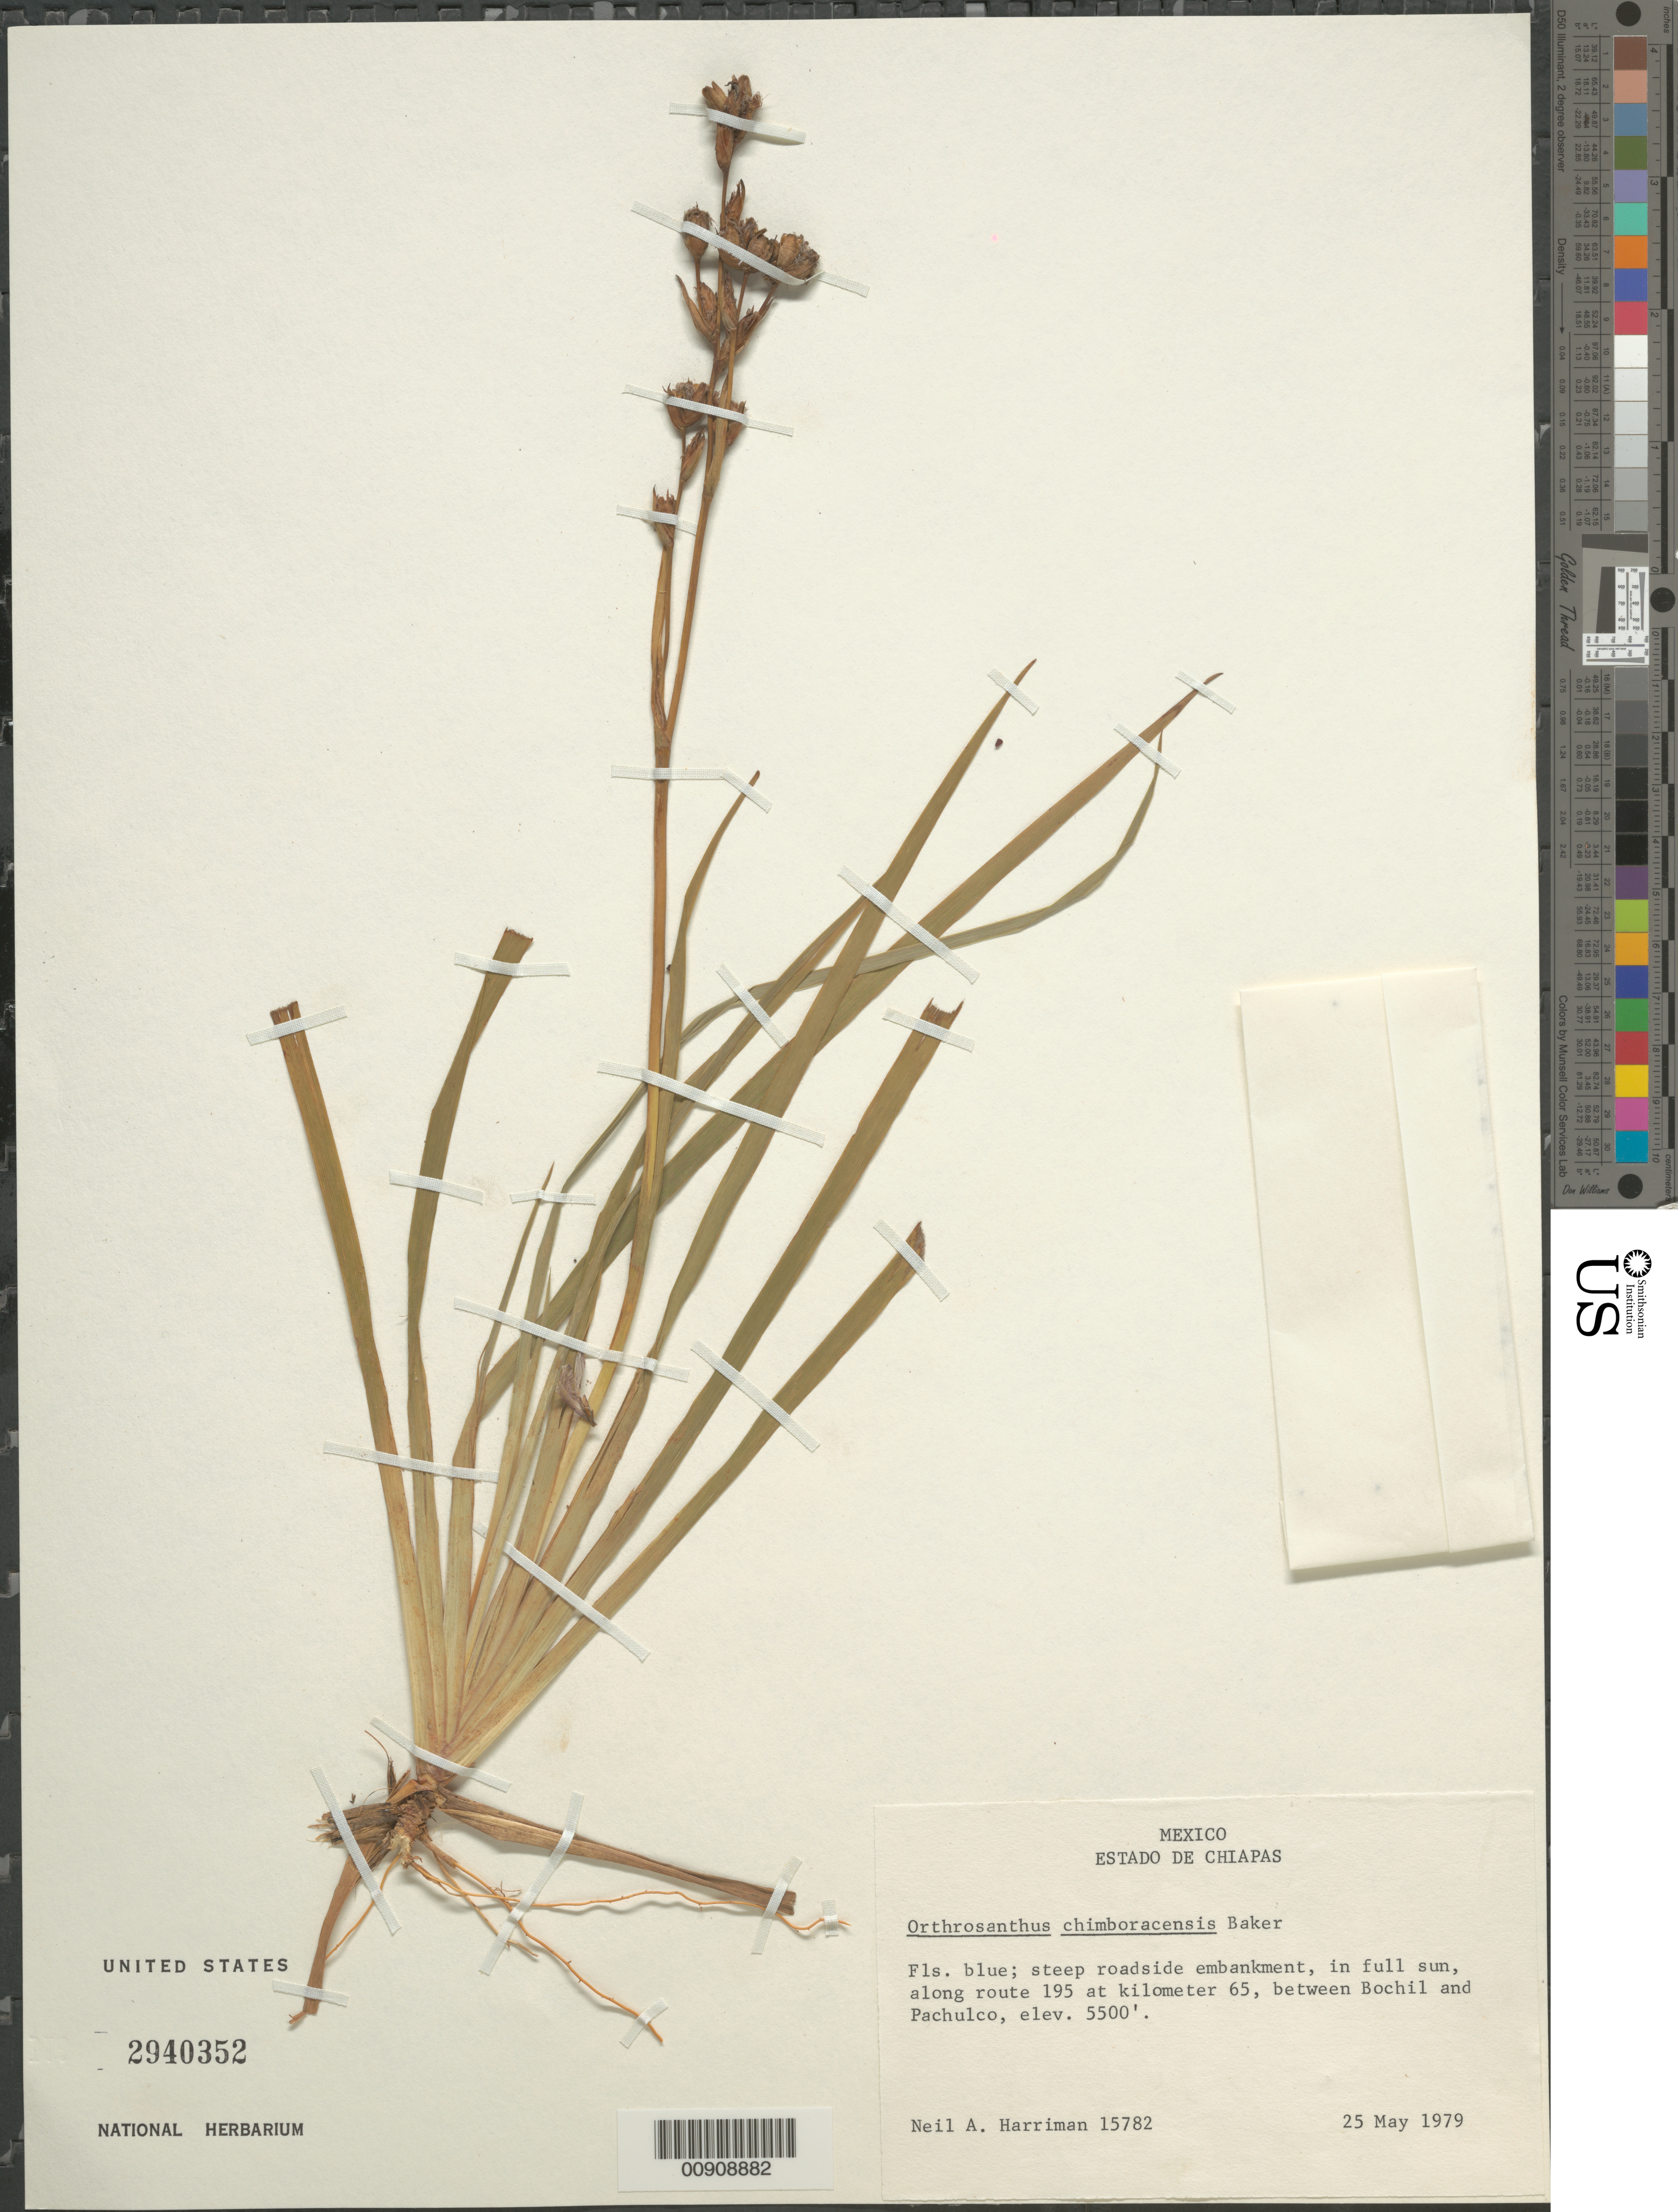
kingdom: Plantae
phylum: Tracheophyta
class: Liliopsida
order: Asparagales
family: Iridaceae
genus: Orthrosanthus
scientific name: Orthrosanthus chimboracensis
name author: (Kunth) Baker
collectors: N. A. Harriman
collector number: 15782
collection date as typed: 25 May 1979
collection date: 1979-05-25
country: Mexico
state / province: Chiapas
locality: Chiapas: Along route 195 at kilometer 65, between Bochil and Pachulco.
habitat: Steep roadside embankment, in full sun.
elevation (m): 1676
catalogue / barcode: US 2940352